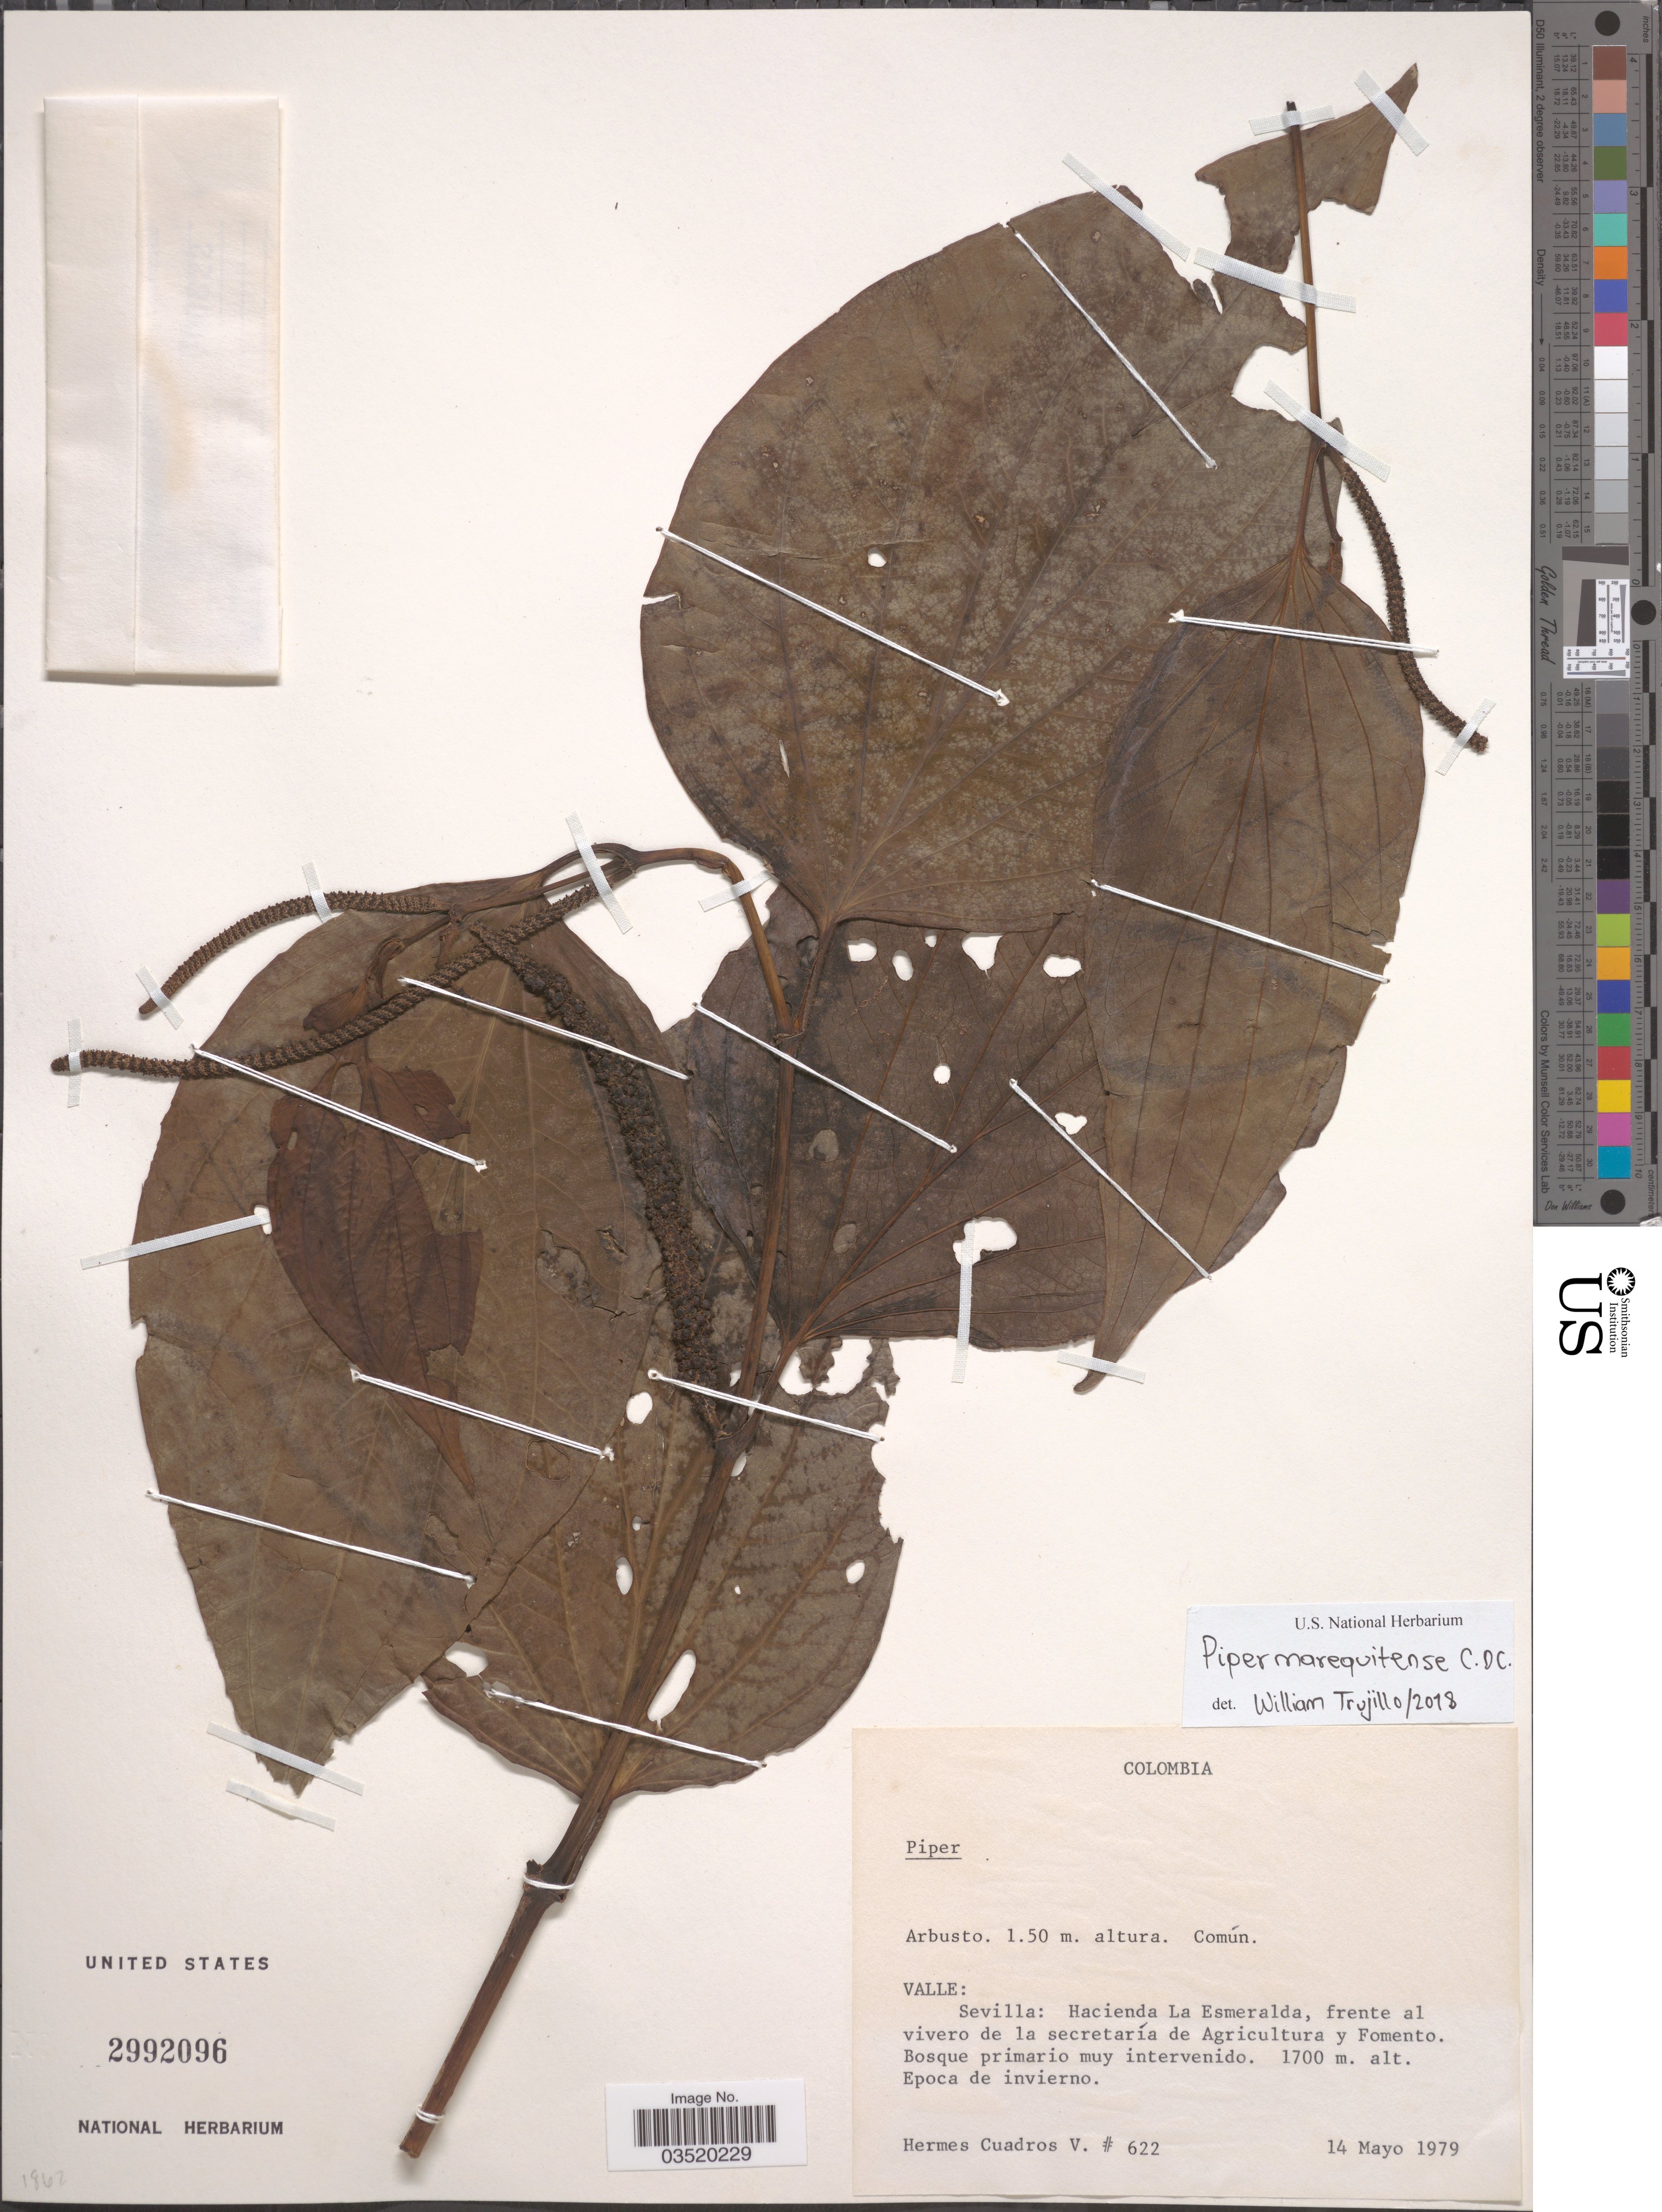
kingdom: Plantae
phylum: Tracheophyta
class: Magnoliopsida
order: Piperales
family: Piperaceae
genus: Piper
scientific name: Piper marequitense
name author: C. DC.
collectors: H. Cuadros V.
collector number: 622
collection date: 1979-05-14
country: Colombia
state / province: Valle del Cauca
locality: Valle: Sevilla: Hacienda La Esmeralda, frente al vivero de la secretaría de Agricultura y Fomento.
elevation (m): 1700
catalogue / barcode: US 2992096